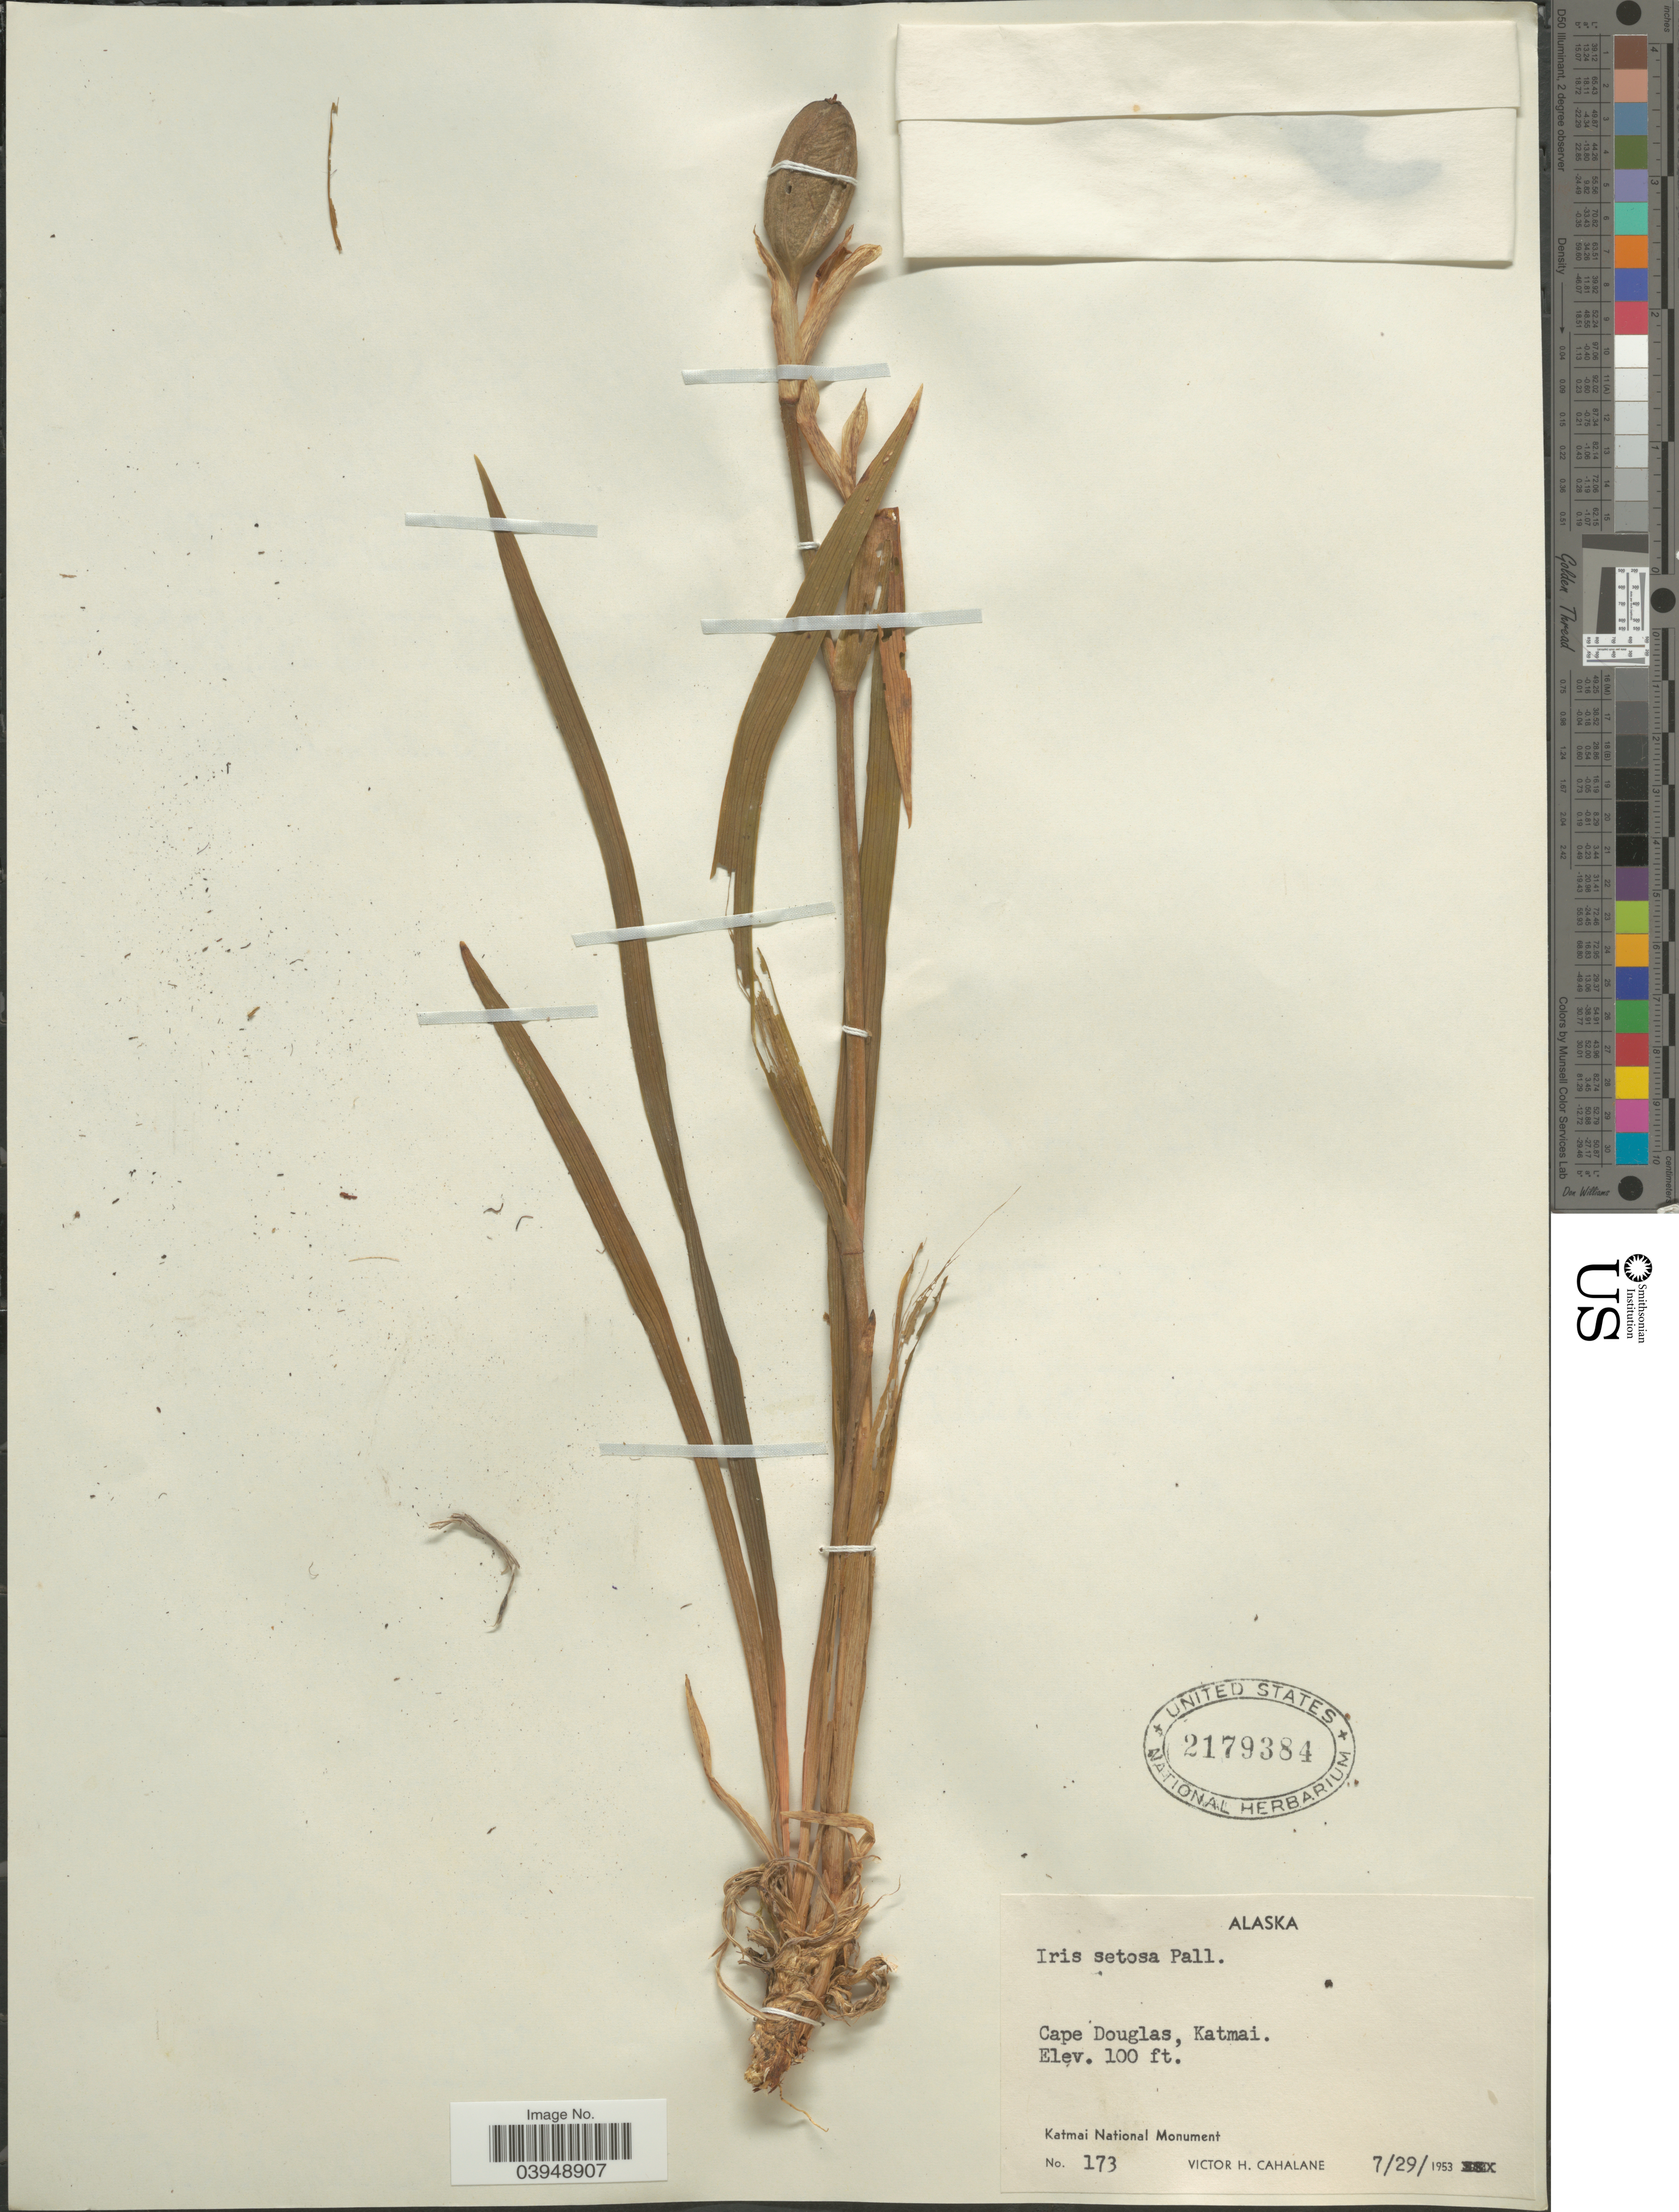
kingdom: Plantae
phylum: Tracheophyta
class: Liliopsida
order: Asparagales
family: Iridaceae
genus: Iris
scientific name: Iris setosa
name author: Pall. ex Link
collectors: V. Cahalane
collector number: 173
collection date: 1953-07-29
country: United States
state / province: Alaska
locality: Cape Douglas, Katmai. Katmai National Monument.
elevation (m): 30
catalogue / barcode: US 2179384